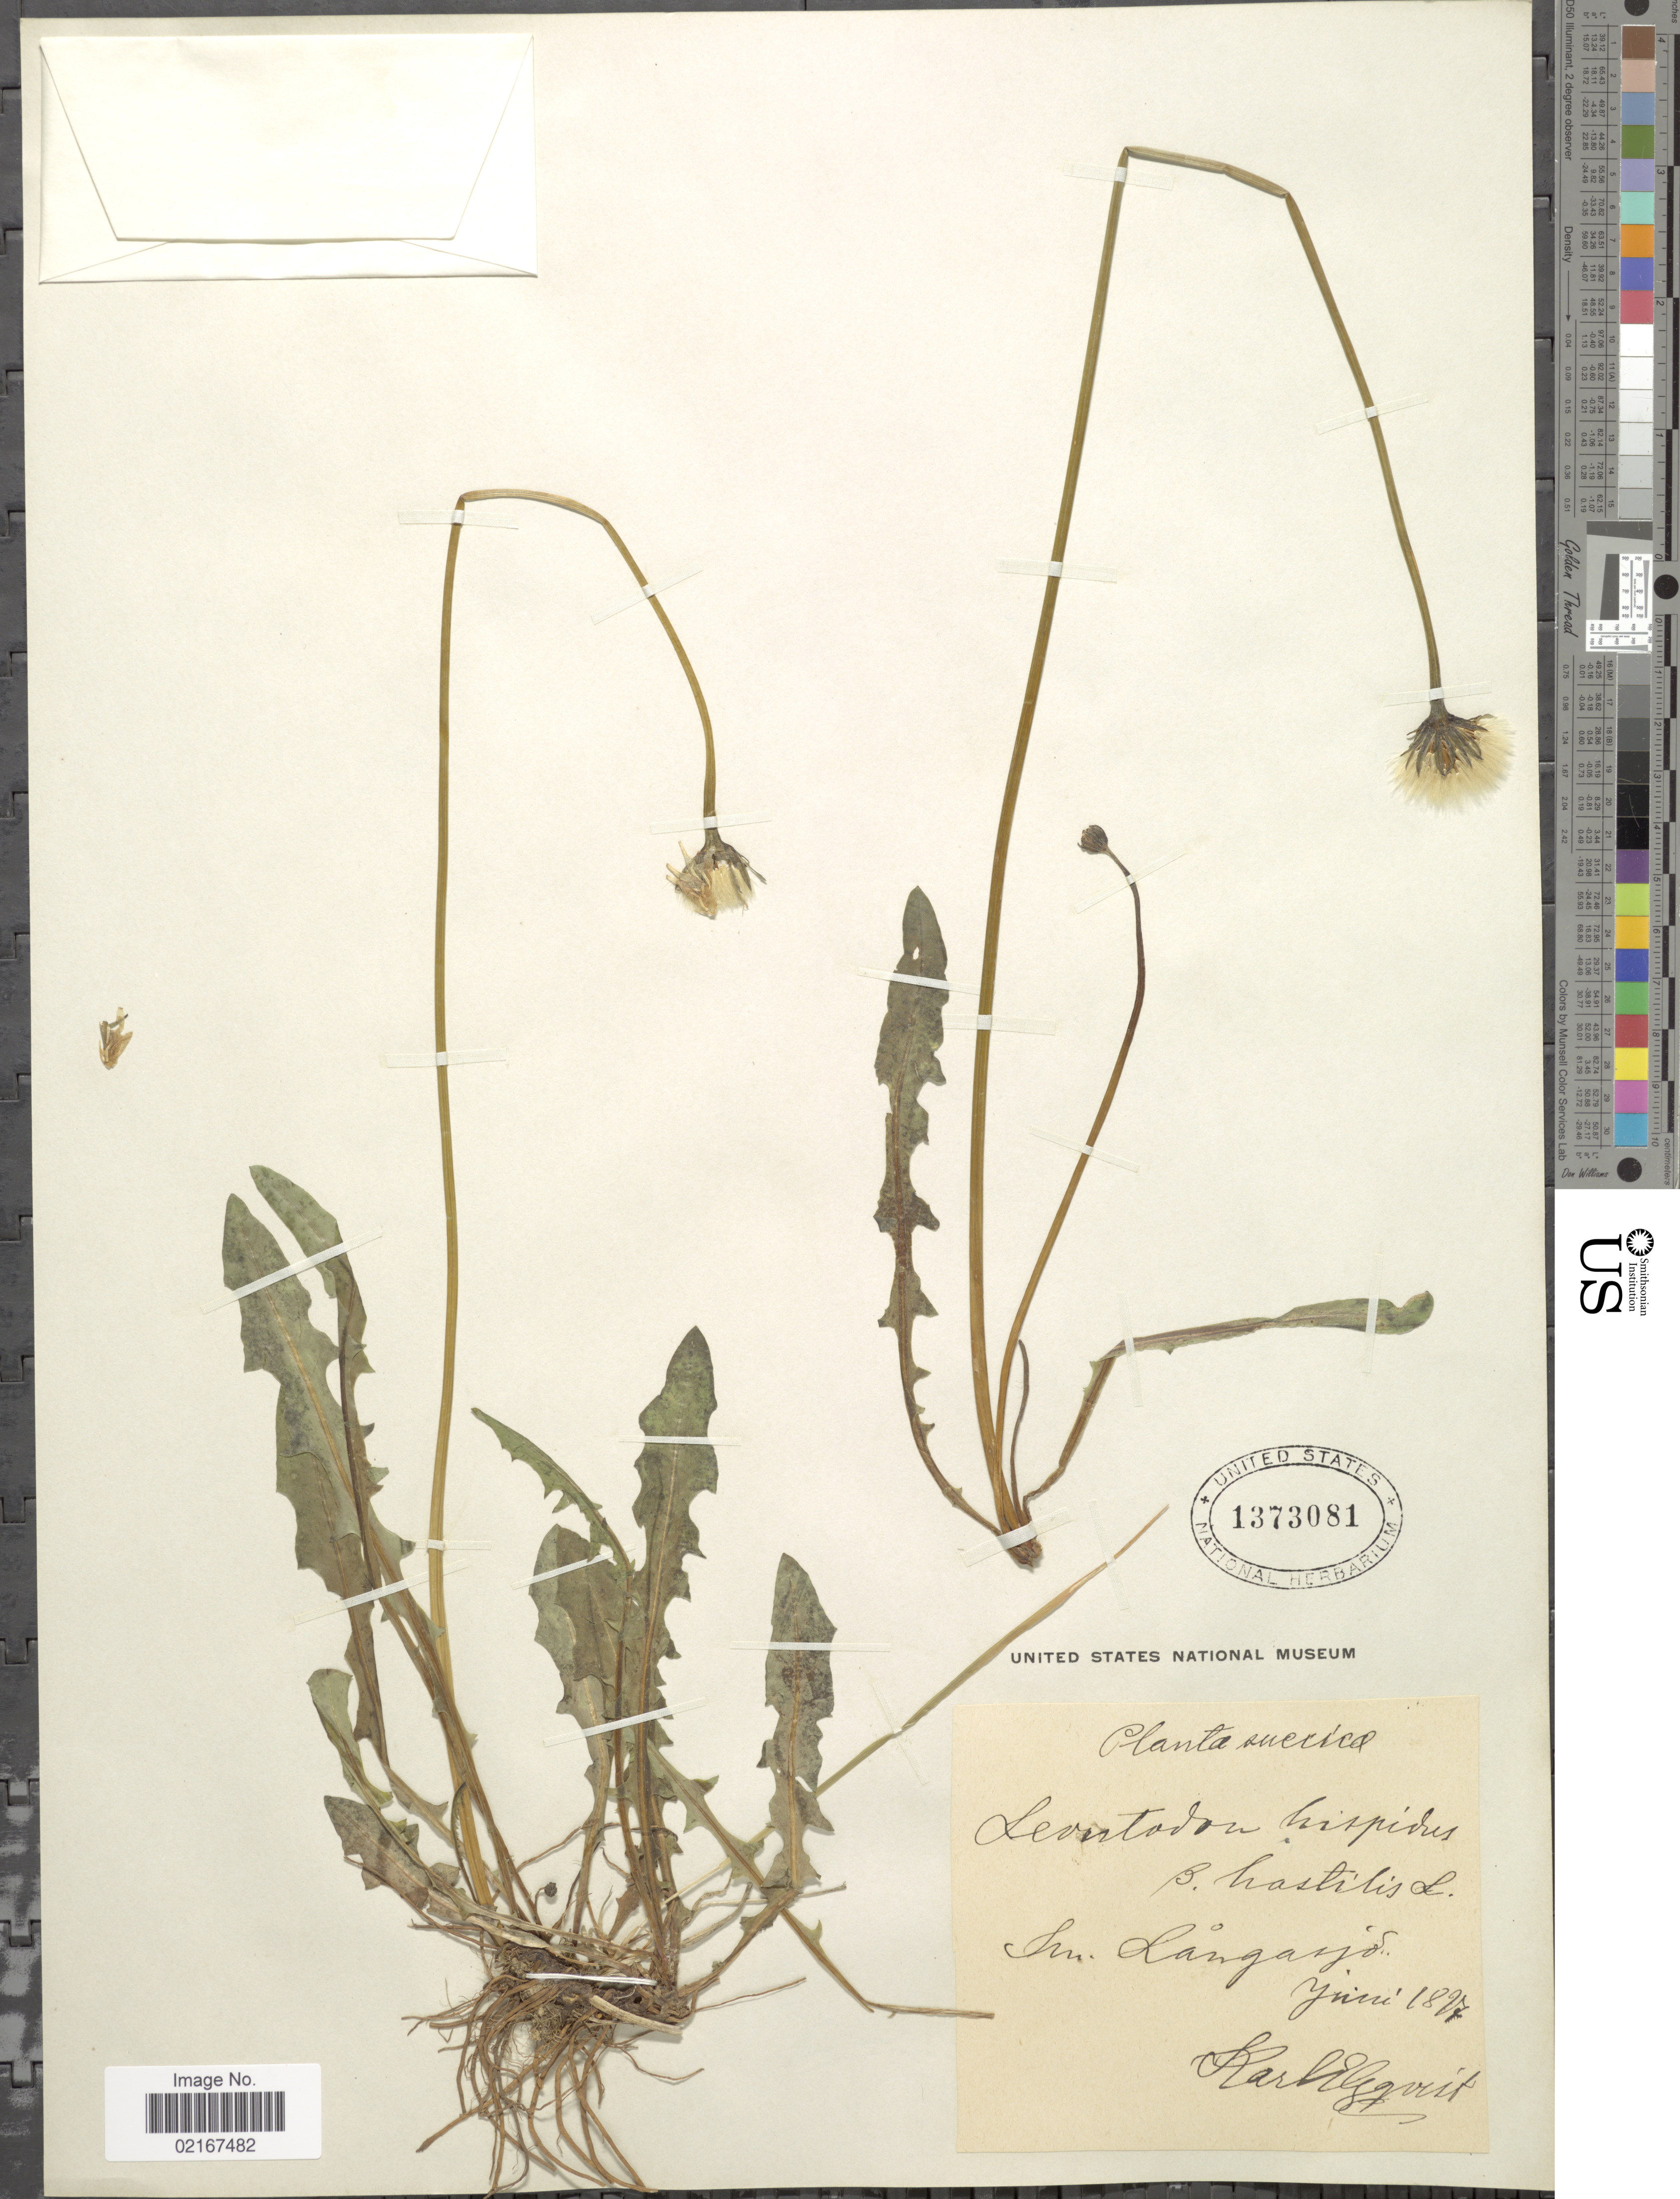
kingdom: Plantae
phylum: Tracheophyta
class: Magnoliopsida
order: Asterales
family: Asteraceae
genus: Leontodon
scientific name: Leontodon hispidus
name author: L.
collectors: K. Elgquist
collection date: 1877-06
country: Sweden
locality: Suecica, Sm. Langasjo.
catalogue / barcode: US 1373081